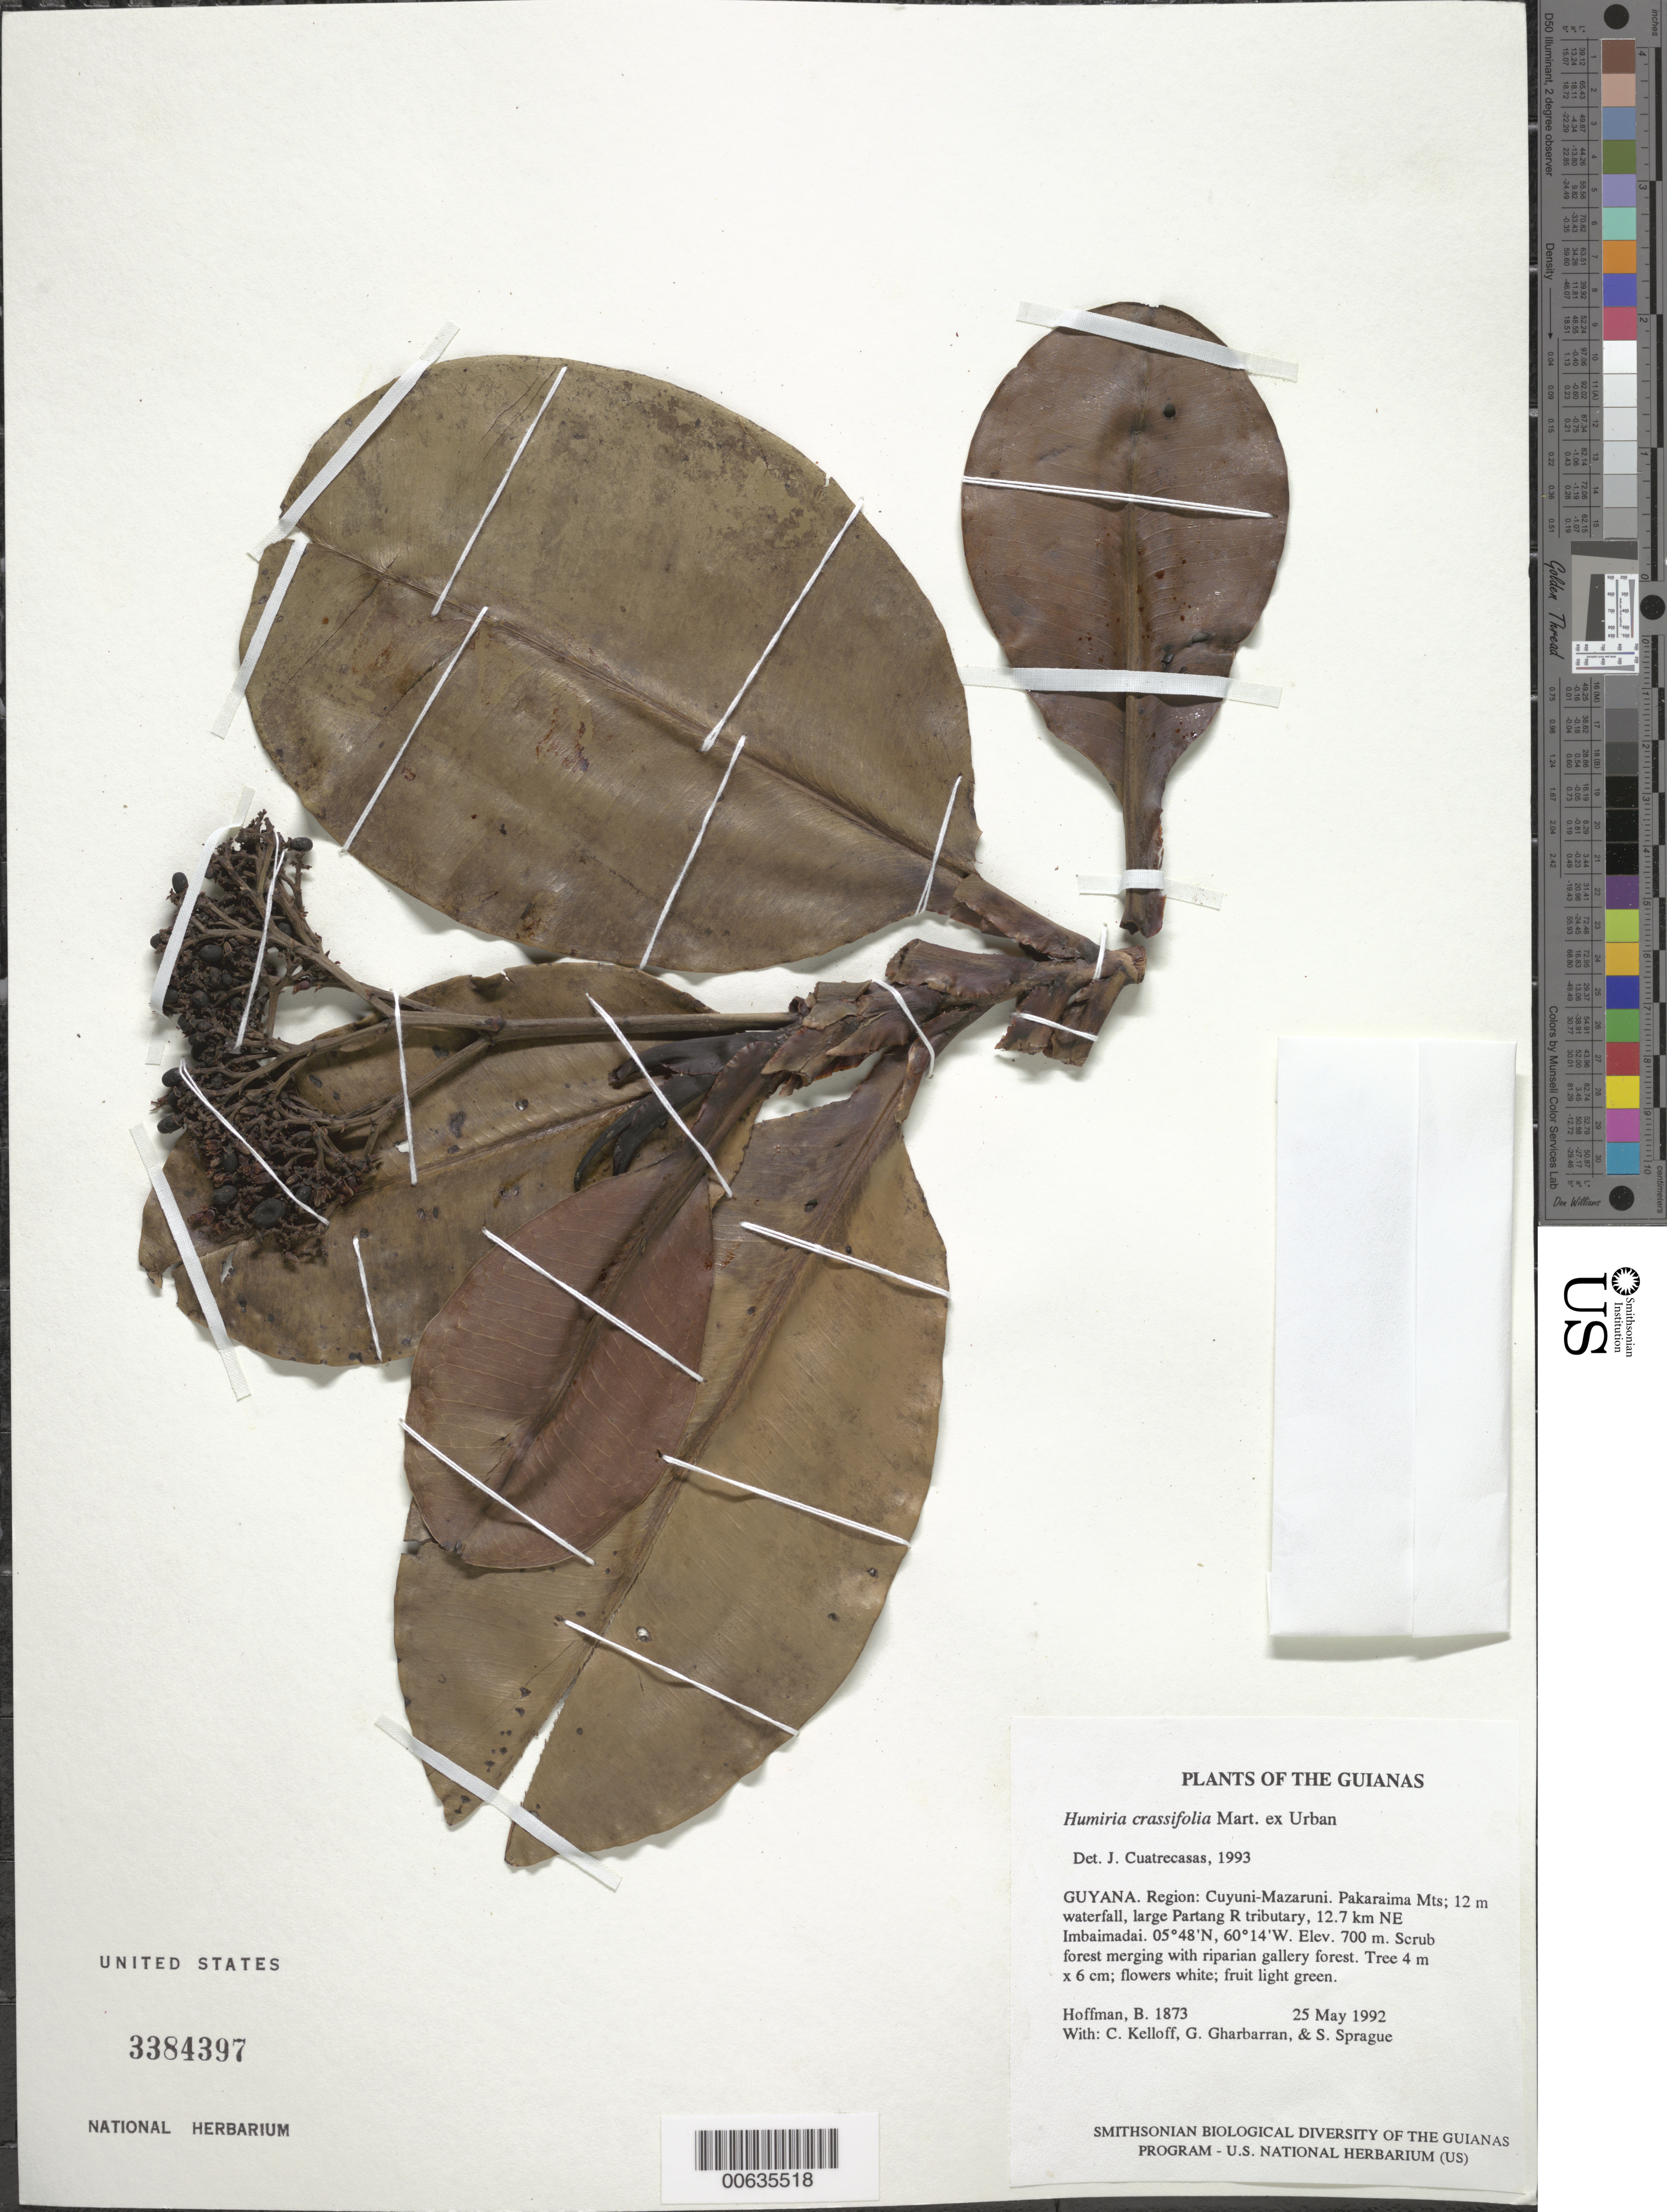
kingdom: Plantae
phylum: Tracheophyta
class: Magnoliopsida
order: Malpighiales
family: Humiriaceae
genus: Humiria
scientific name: Humiria crassifolia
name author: Mart. ex Urb.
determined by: Cuatrecasas, J.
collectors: B. Hoffman, C. L. Kelloff, G. Gharbarran & S. Sprague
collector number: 1873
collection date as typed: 25 May 1992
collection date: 1992-05-25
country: Guyana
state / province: Cuyuni-Mazaruni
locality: Pakaraima Mts; 12 m waterfall, large Partang River tributary, 12.7 km NE of Imbaimadai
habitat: Scrub forest merging with riparian gallery forest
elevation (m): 700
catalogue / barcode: US 3384397